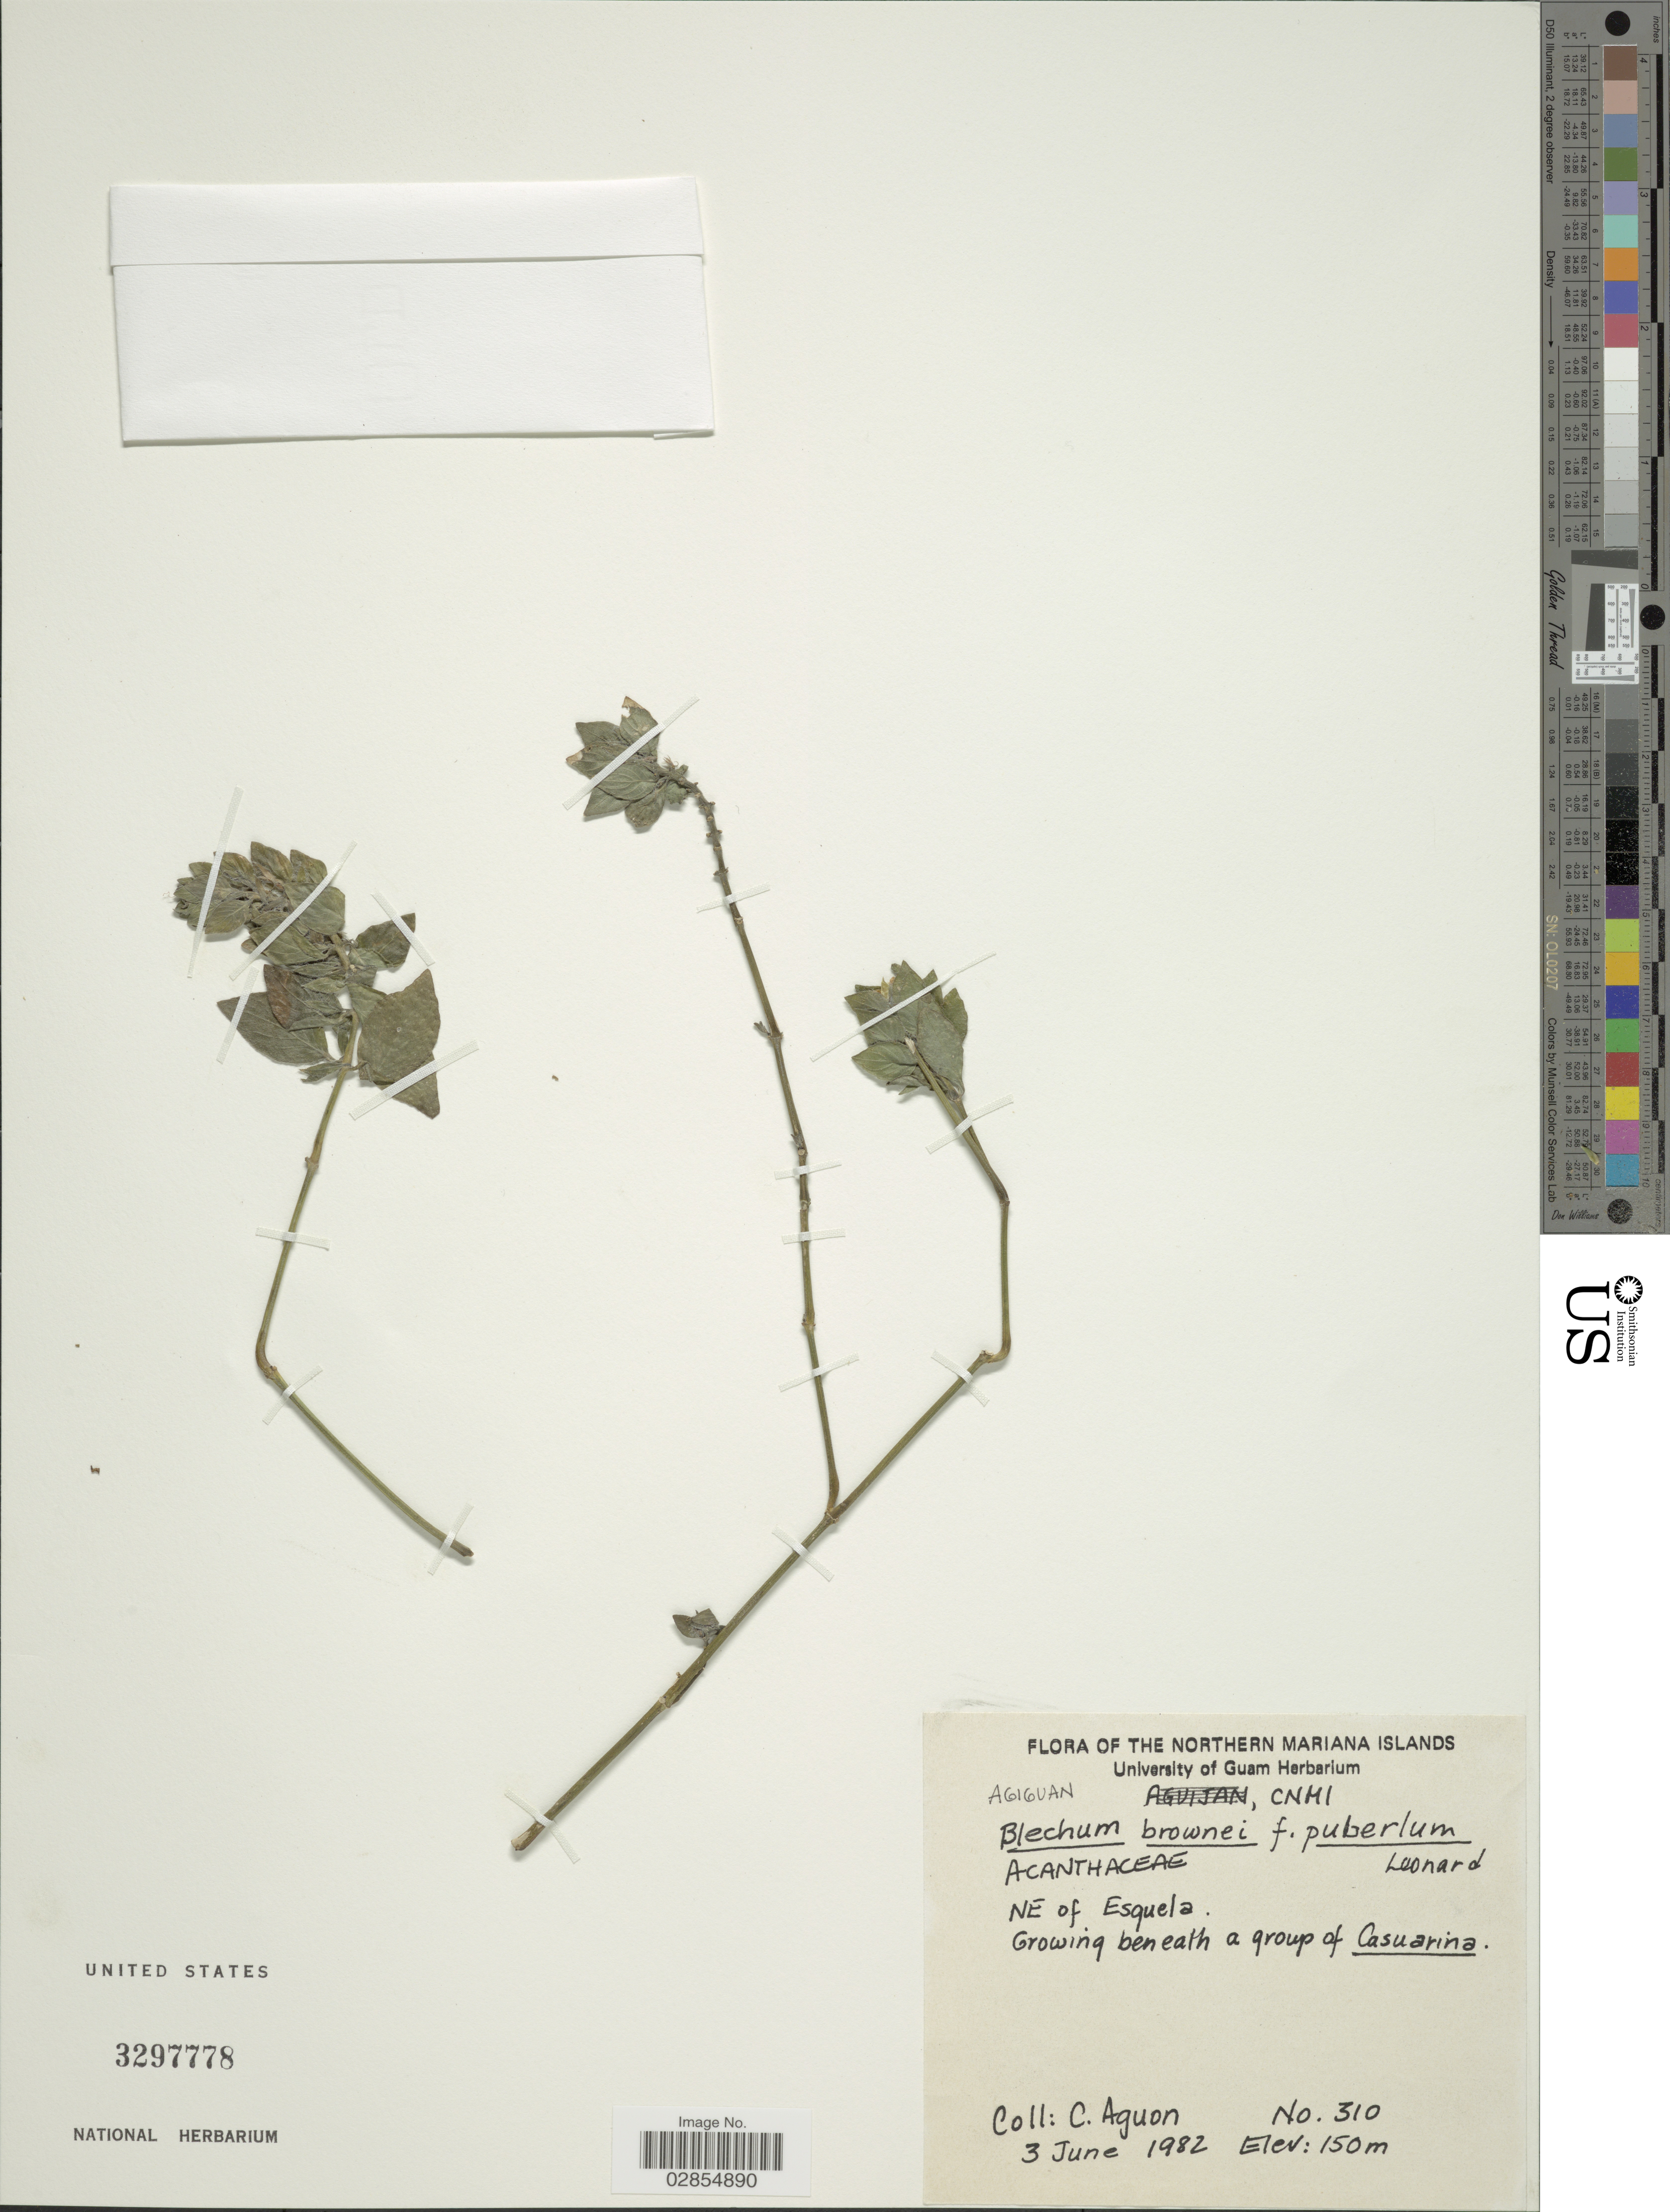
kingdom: Plantae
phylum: Tracheophyta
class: Magnoliopsida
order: Lamiales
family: Acanthaceae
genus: Blechum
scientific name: Blechum pyramidatum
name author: (Lam.) Urb.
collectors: C. Aguon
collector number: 310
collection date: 1982-06-03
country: Northern Mariana Islands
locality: Agiguan, CNMI. NE of Esquela.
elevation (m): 150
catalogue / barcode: US 3297778